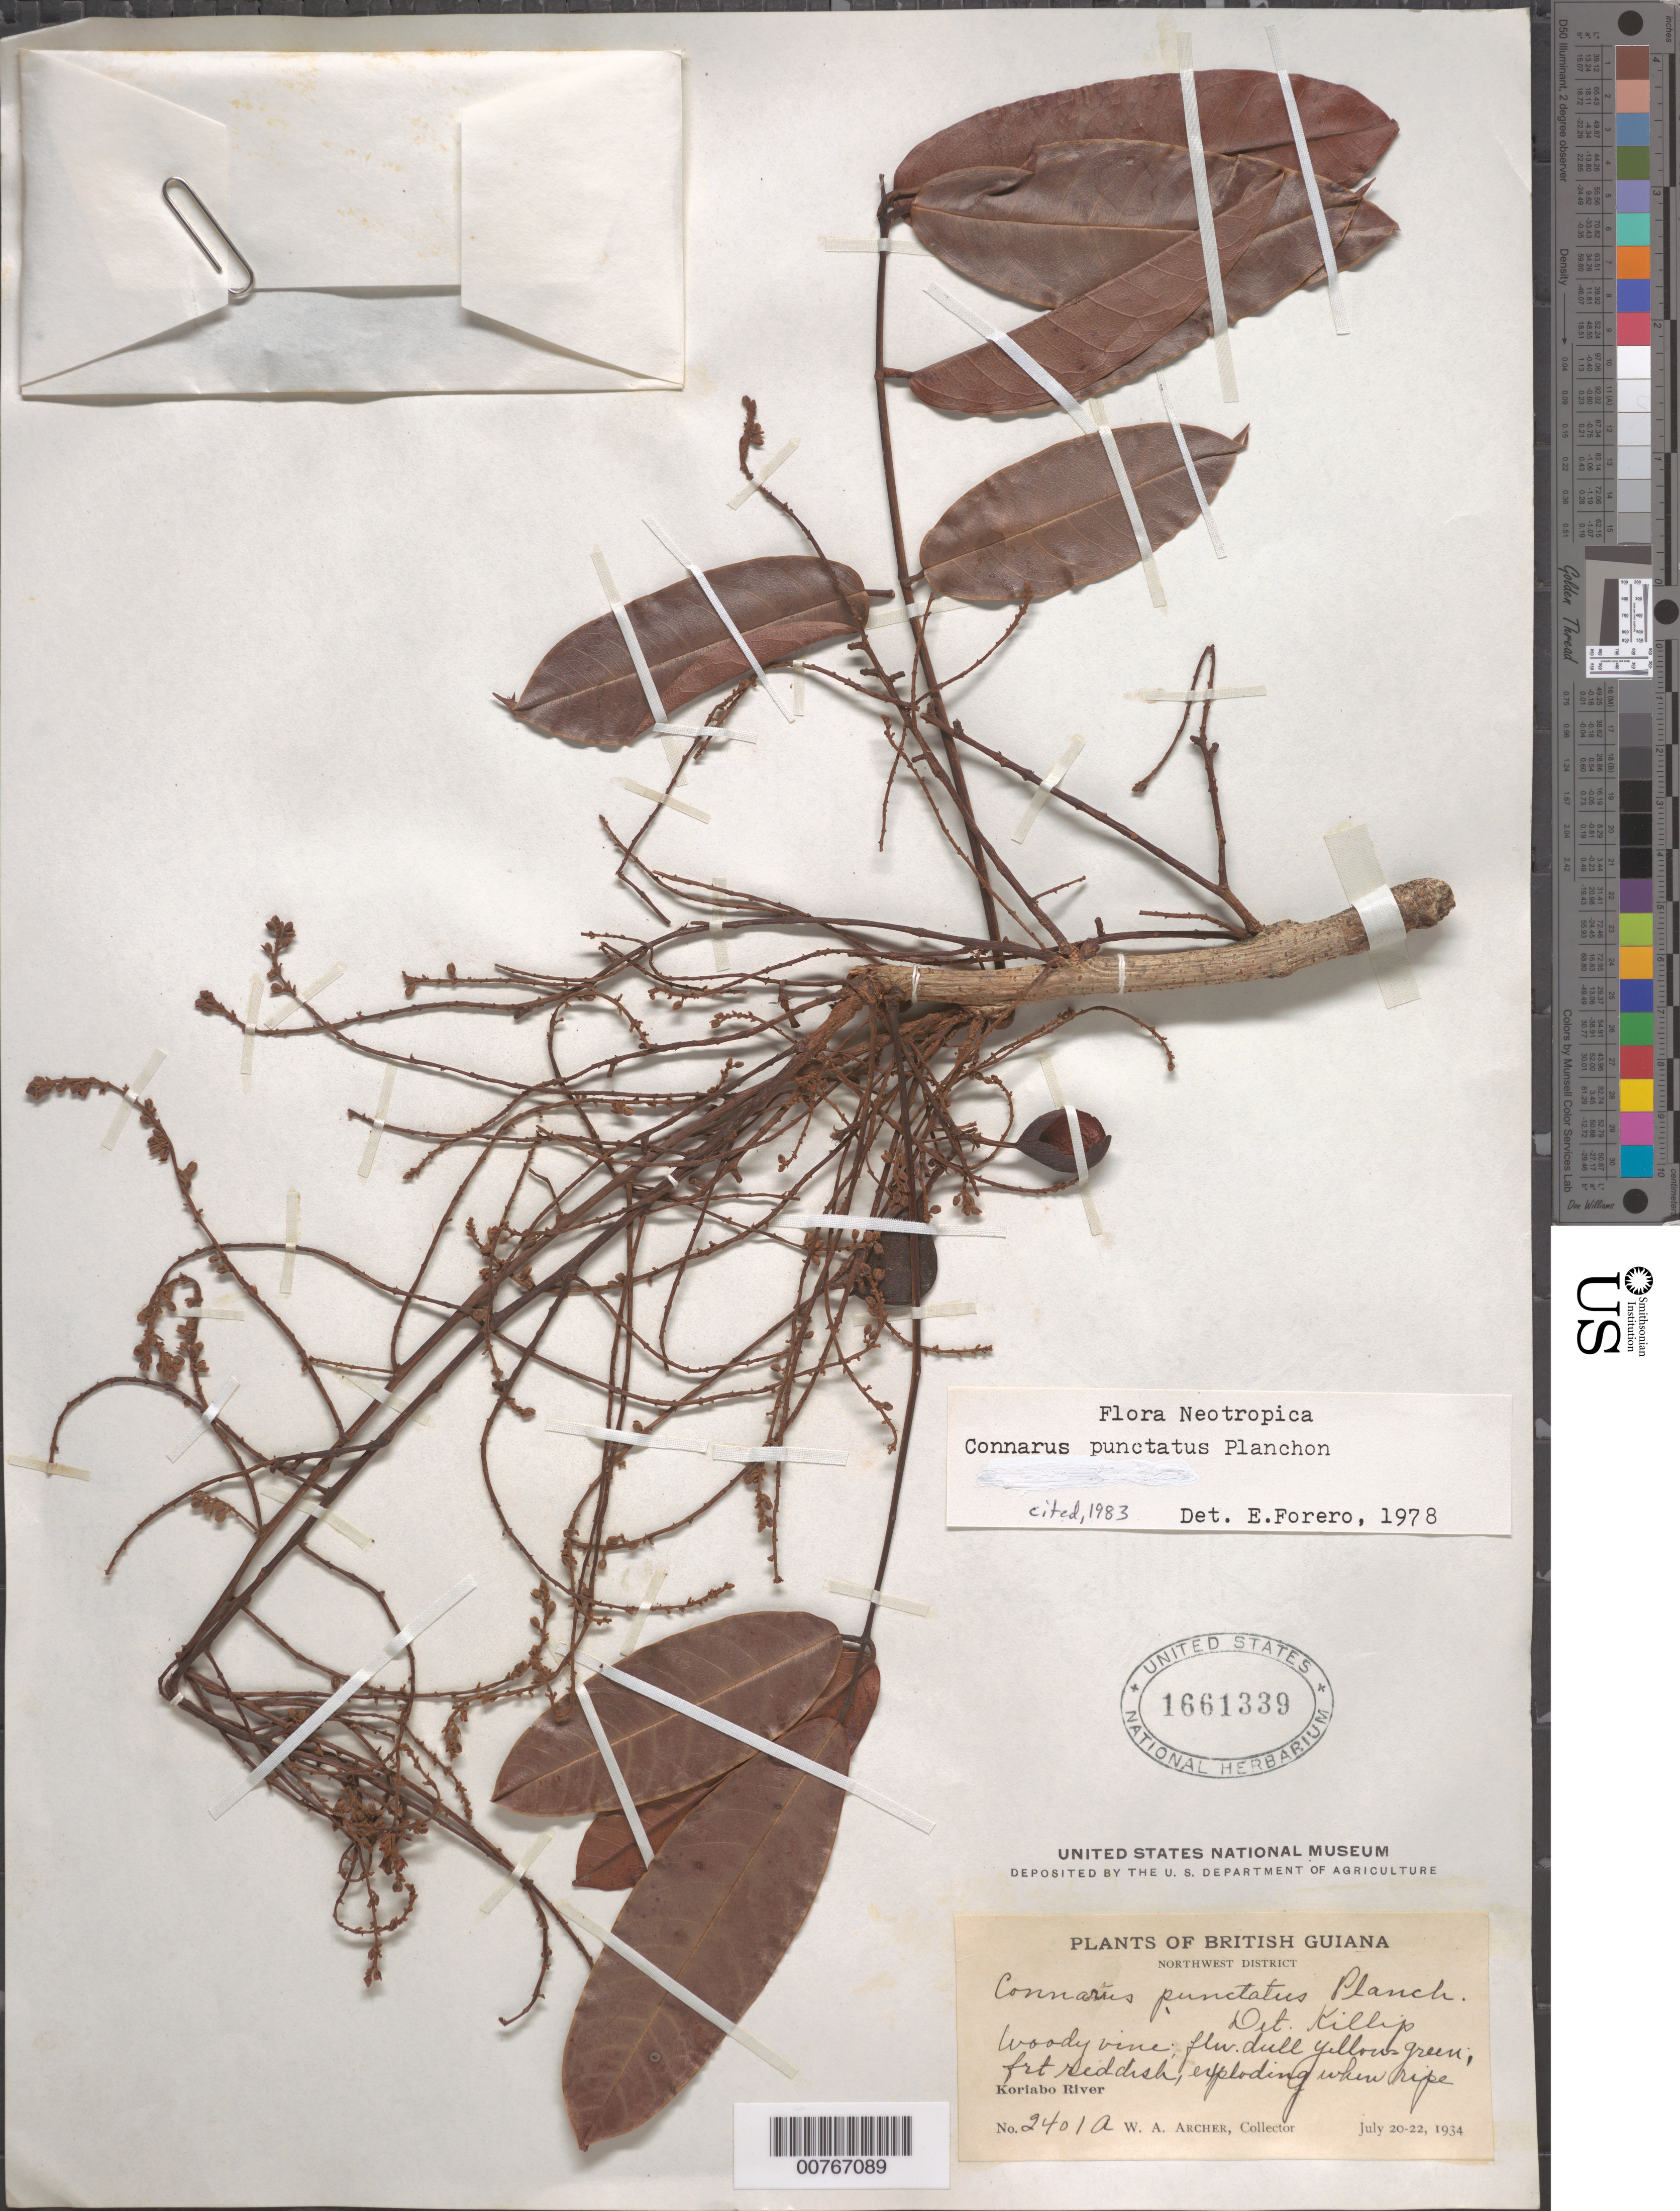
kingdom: Plantae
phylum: Tracheophyta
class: Magnoliopsida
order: Oxalidales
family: Connaraceae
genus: Connarus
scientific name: Connarus punctatus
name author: Planch.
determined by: Forero, E.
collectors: W. A. Archer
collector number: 2401 a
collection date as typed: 20-Jul-34 to 22-Jul-34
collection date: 1934-07-20/1934-07-22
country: Guyana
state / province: Barima-Waini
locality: Koriabo River, NW Dist.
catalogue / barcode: US 1661339